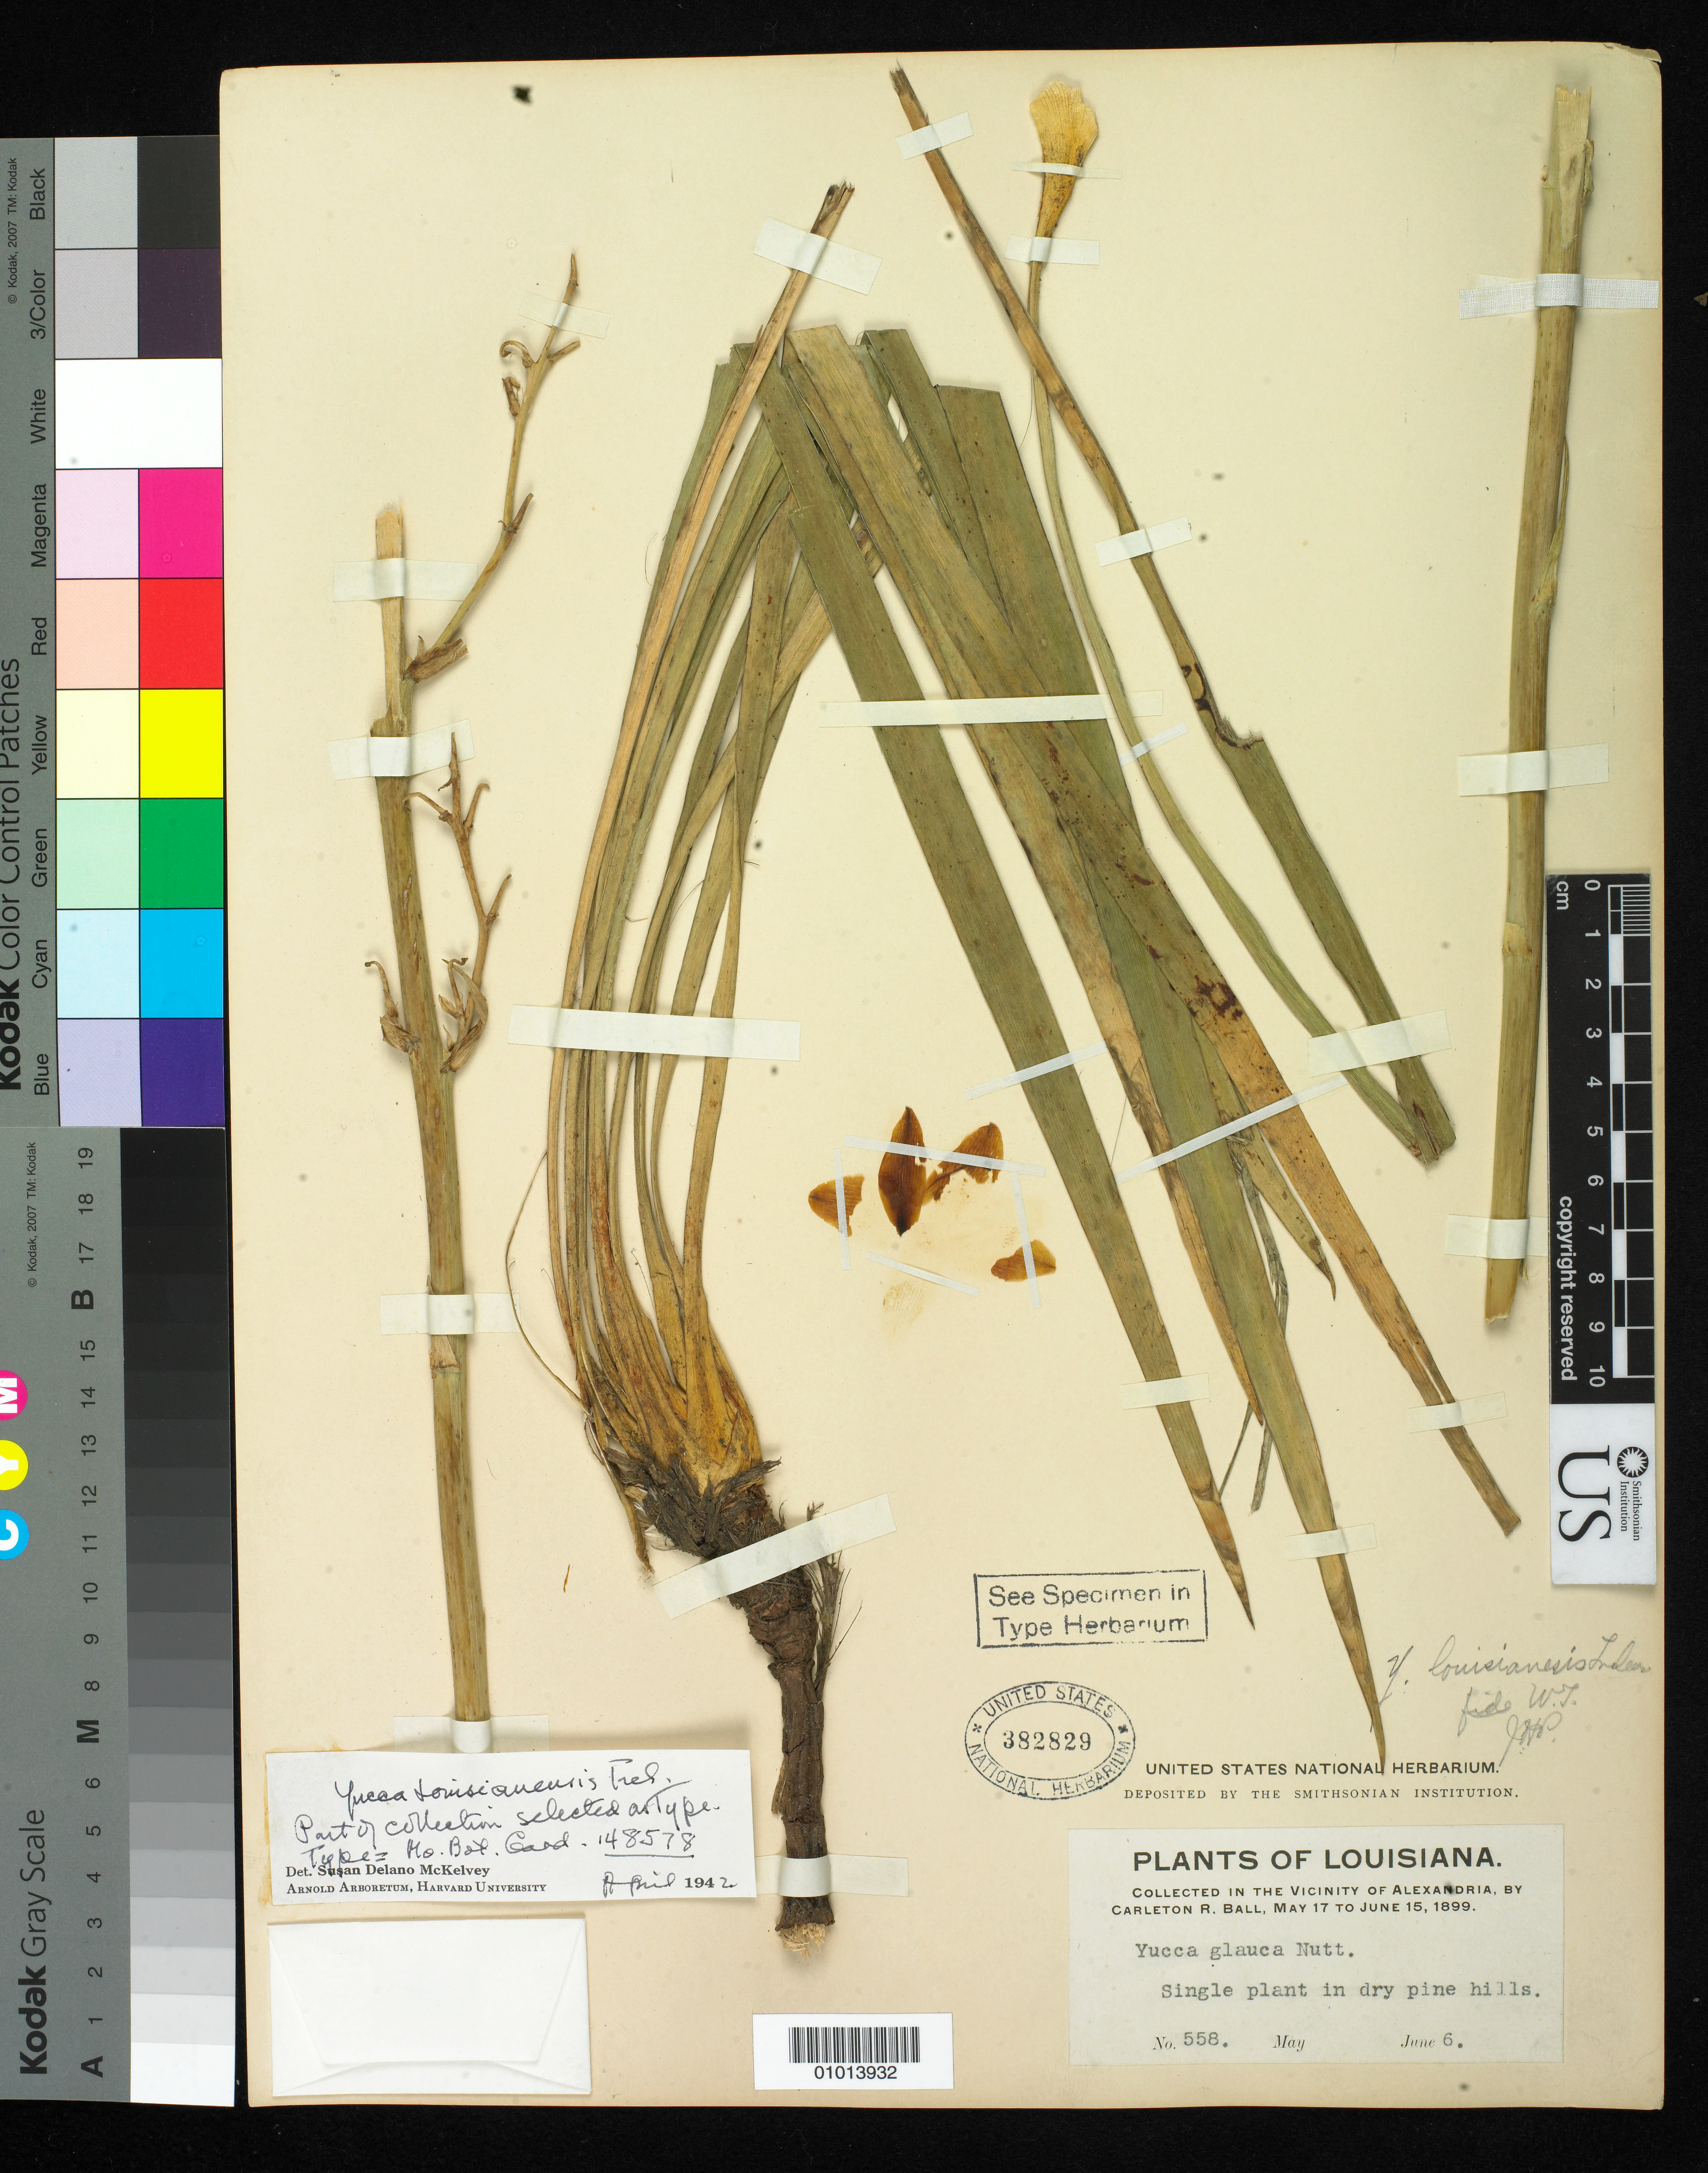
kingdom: Plantae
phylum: Tracheophyta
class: Liliopsida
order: Asparagales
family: Asparagaceae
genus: Yucca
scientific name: Yucca louisianensis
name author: Trel.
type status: Isolectotype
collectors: C. R. Ball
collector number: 558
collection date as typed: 06 Jun 1899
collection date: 1899-06-06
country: United States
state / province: Louisiana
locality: Vicinity of Alexandria.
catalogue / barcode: US 382829